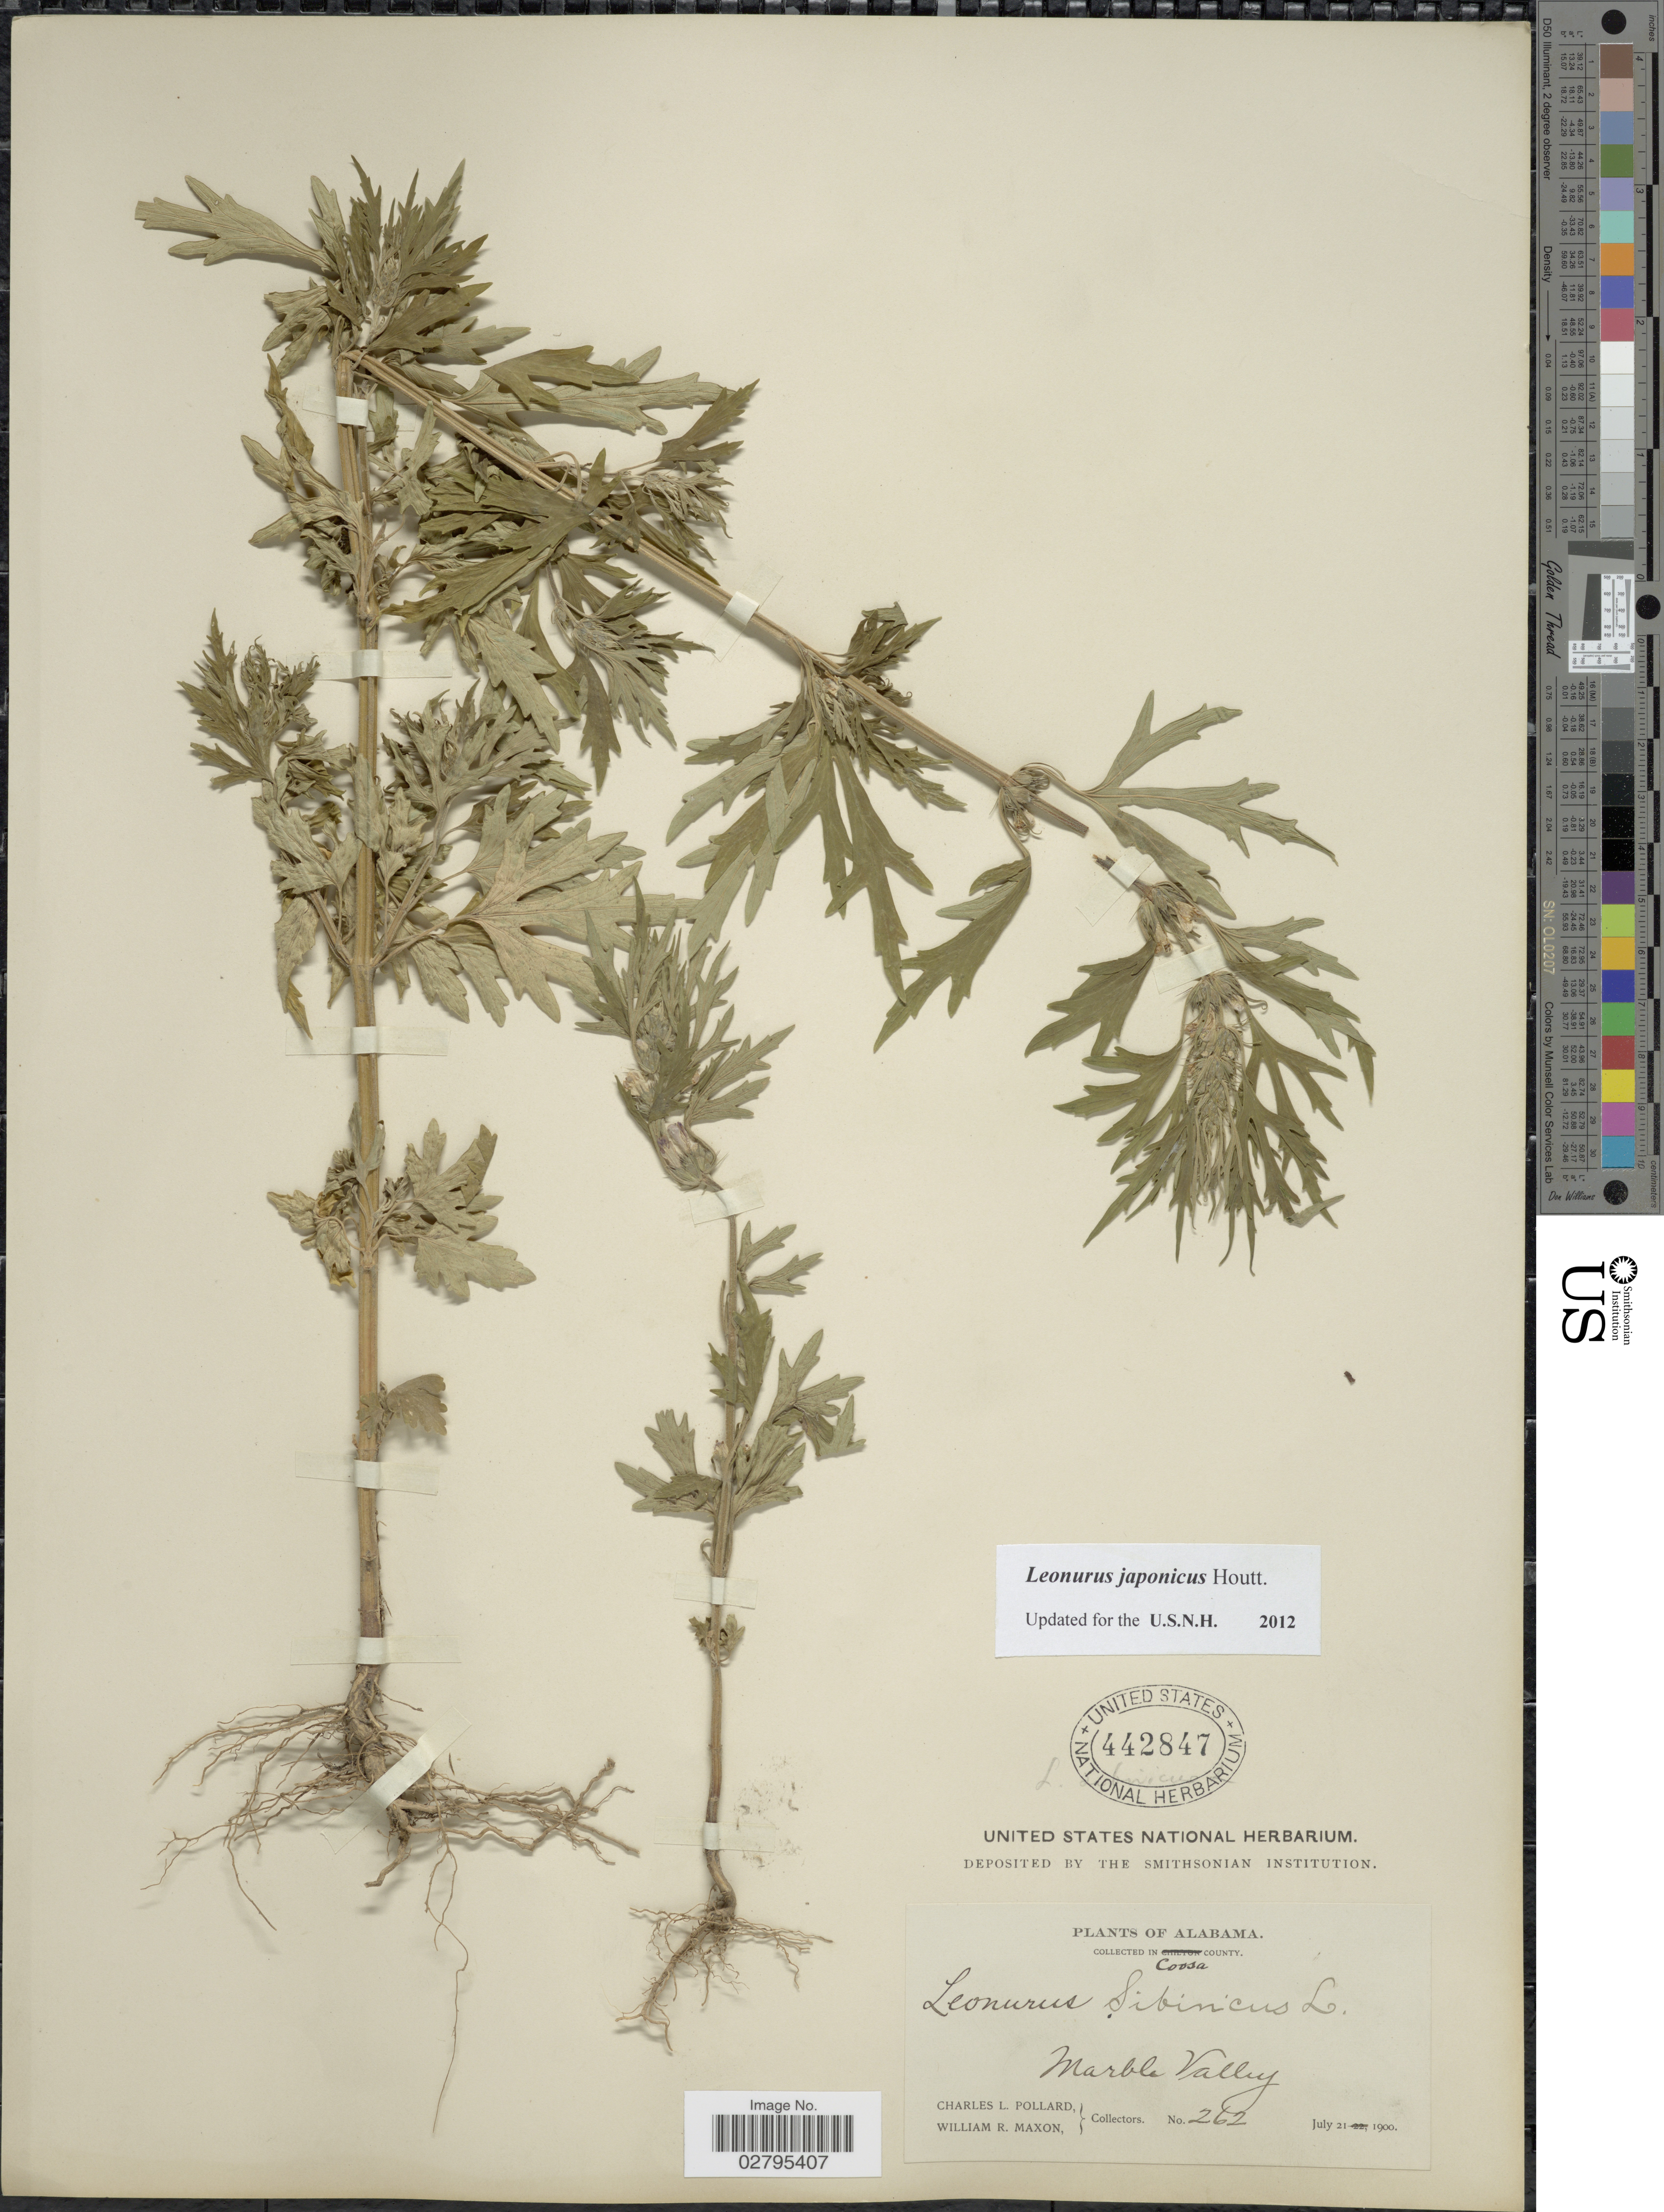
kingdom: Plantae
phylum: Tracheophyta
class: Magnoliopsida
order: Lamiales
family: Lamiaceae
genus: Leonurus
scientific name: Leonurus japonicus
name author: Houtt.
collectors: C. L. Pollard & W. R. Maxon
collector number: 262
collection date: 1900-07-21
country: United States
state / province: Alabama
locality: Coosa County, Marble Valley.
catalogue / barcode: US 442847